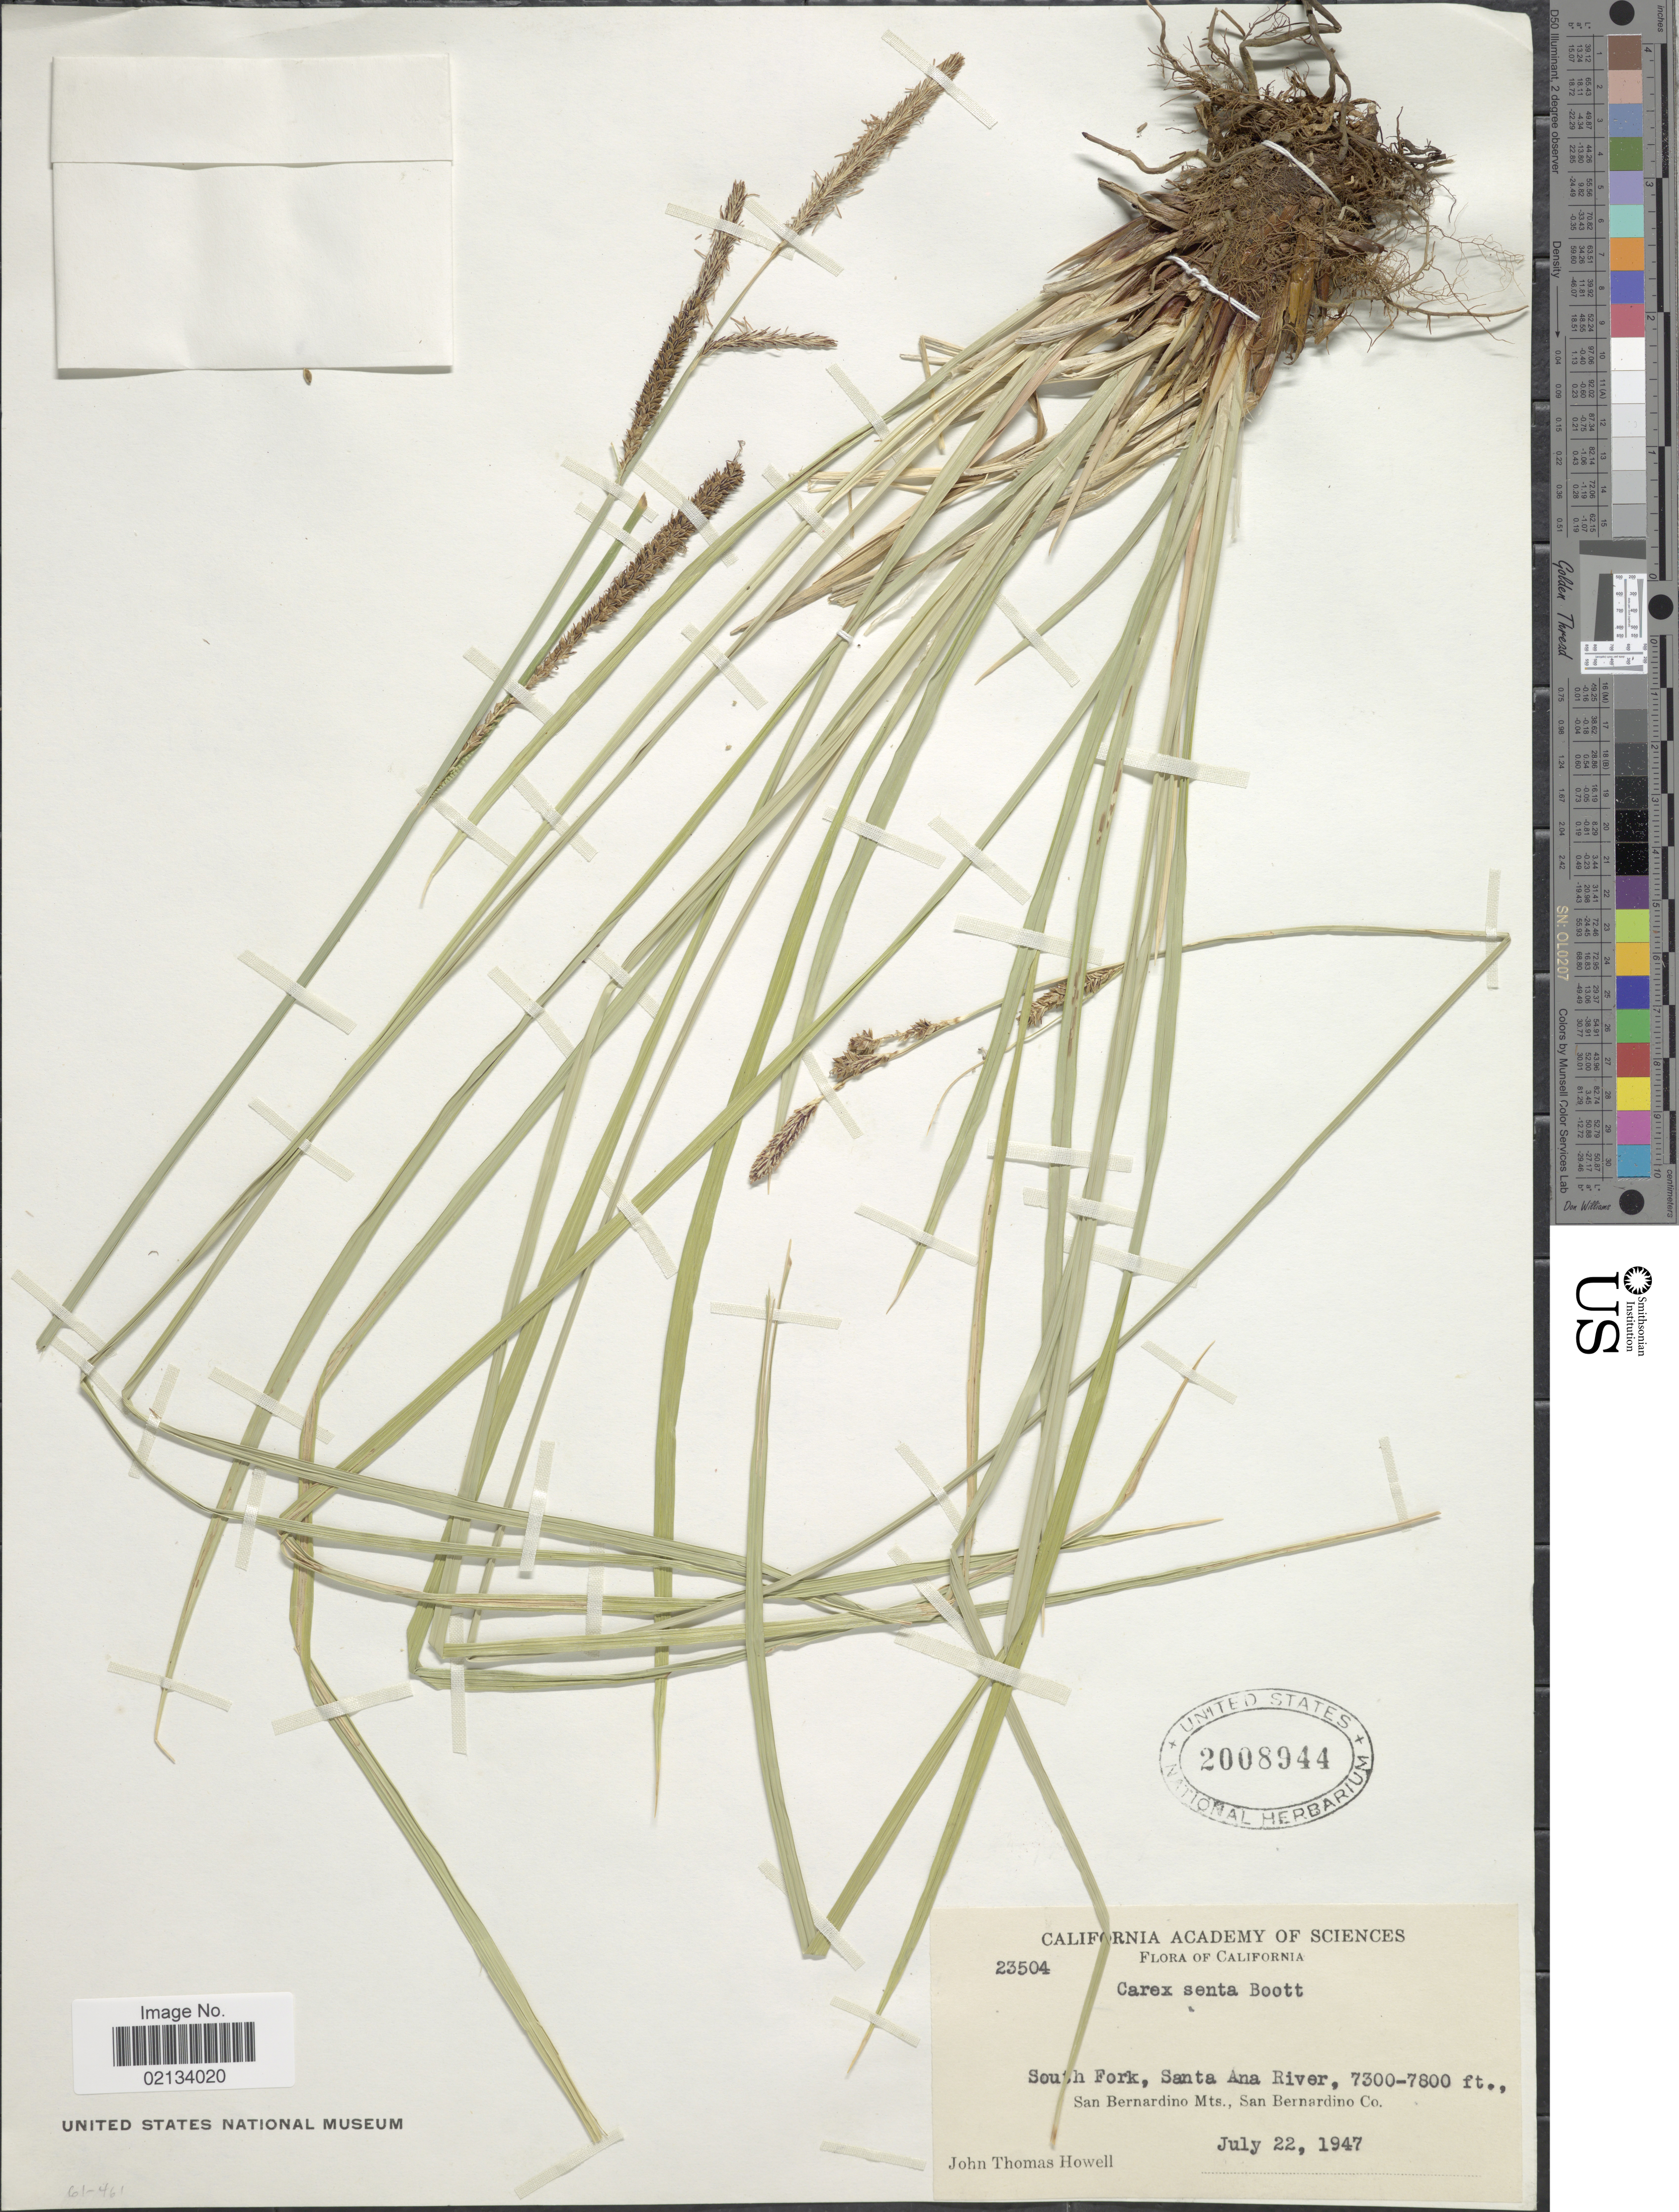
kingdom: Plantae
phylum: Tracheophyta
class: Liliopsida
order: Poales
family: Cyperaceae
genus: Carex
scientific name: Carex senta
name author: Boott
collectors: J. T. Howell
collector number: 23504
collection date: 1947-07-22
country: United States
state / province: California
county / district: San Bernardino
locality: South Fork, Santa Ana River, San Bernardino Mts., San Bernardino Co.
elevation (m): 2225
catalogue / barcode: US 2008944